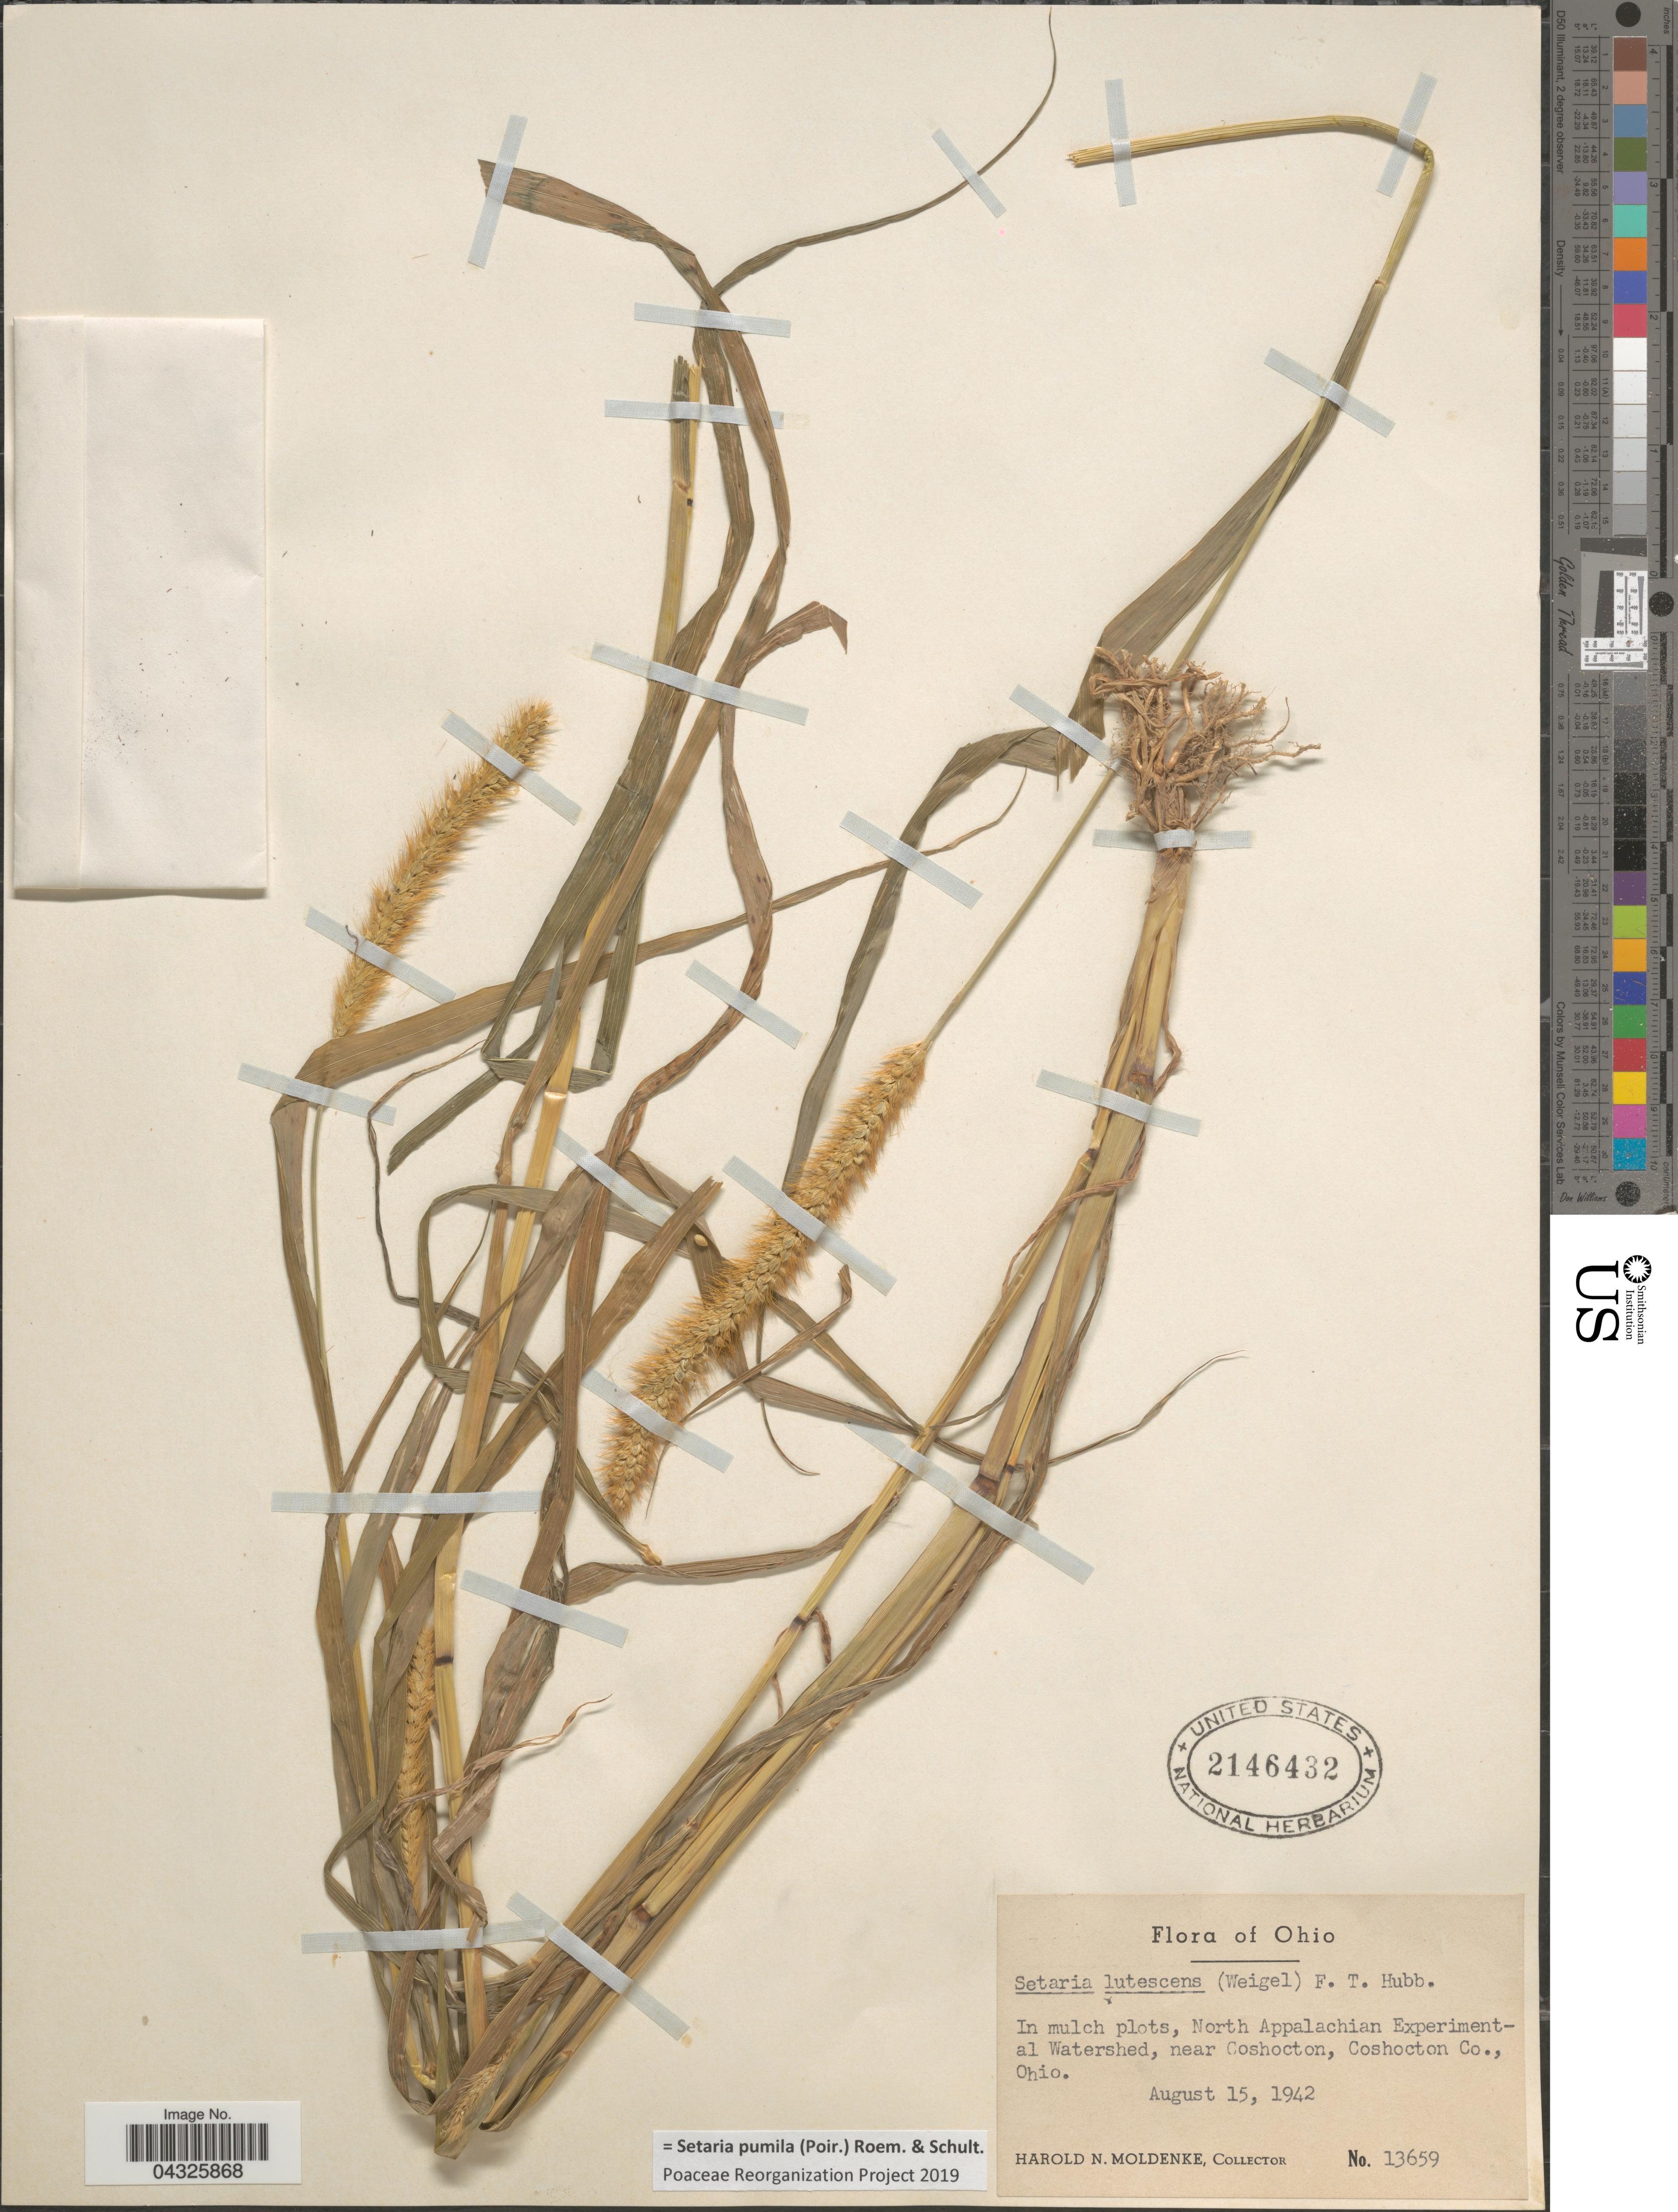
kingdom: Plantae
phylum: Tracheophyta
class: Liliopsida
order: Poales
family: Poaceae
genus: Setaria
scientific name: Setaria pumila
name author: (Poir.) Roem. & Schult.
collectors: H. N. Moldenke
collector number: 13659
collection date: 1942-08-15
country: United States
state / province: Ohio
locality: In mulch plots, North Appalachian Experimental Watershed, near Coshocton, Coshocton Co.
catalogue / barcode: US 2146432